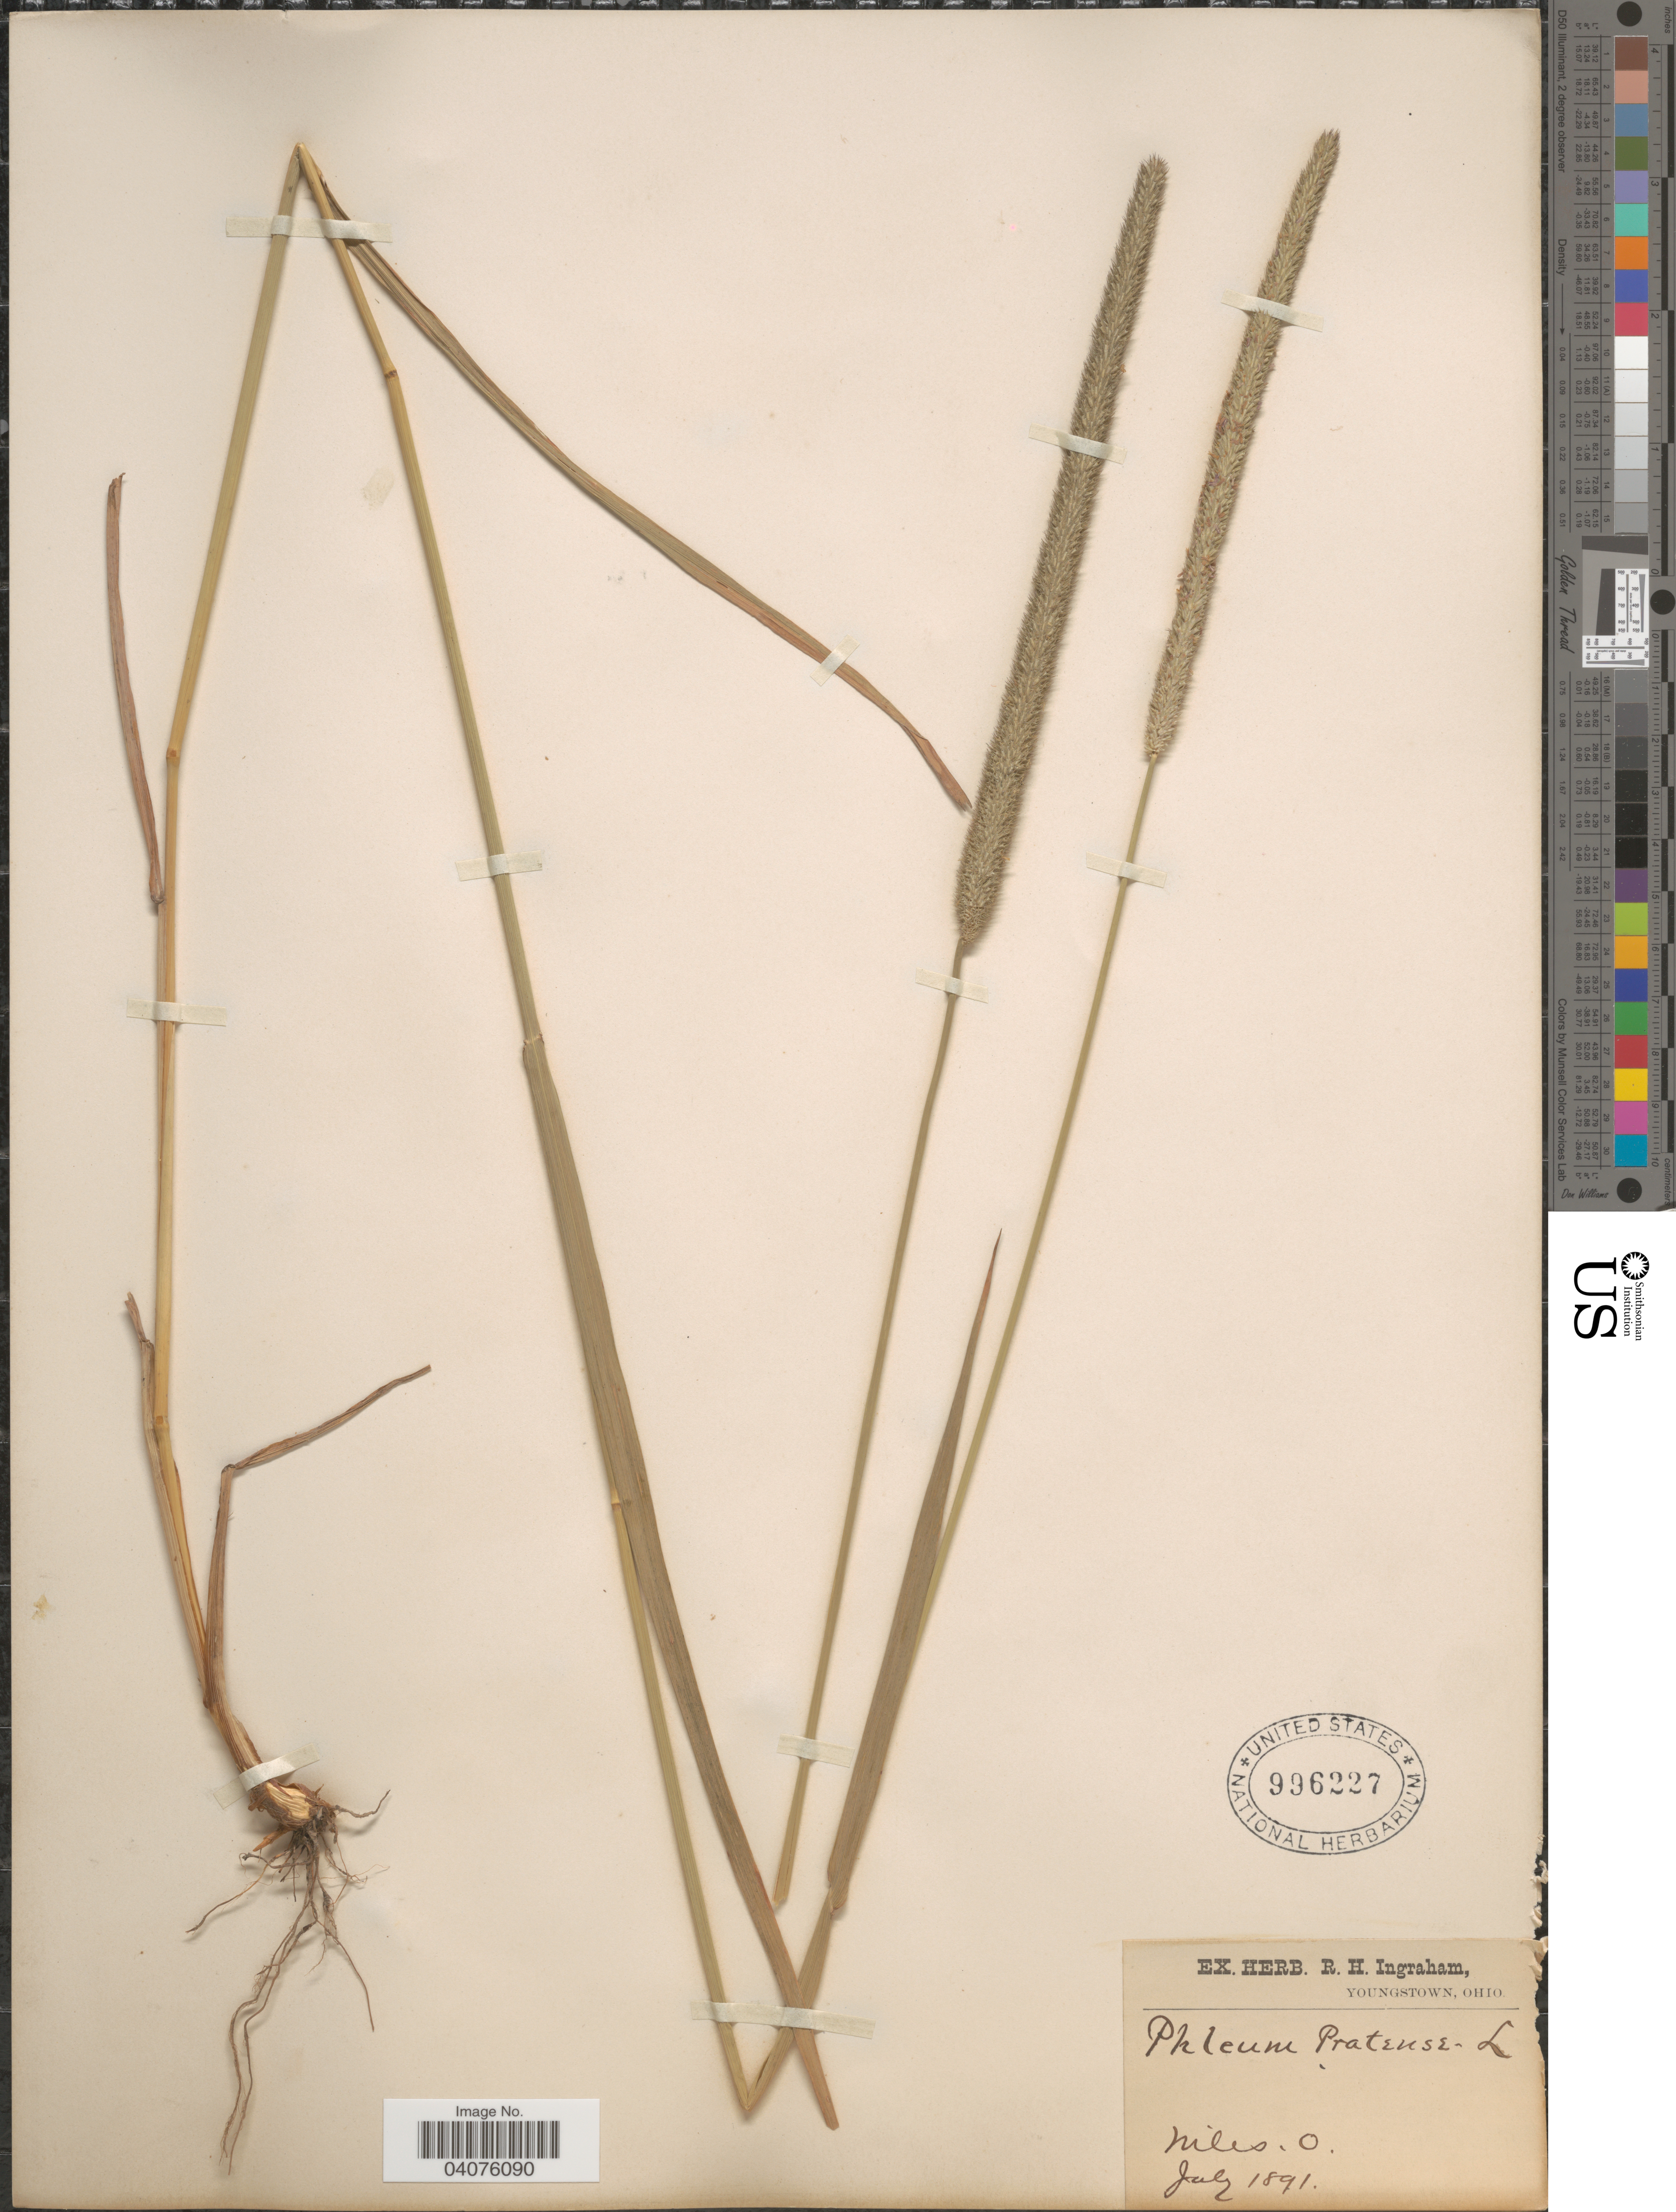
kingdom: Plantae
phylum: Tracheophyta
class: Liliopsida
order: Poales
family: Poaceae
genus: Phleum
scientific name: Phleum pratense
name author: L.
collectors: Ex herb. R. H. Ingraham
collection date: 1891-07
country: United States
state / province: Ohio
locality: Niles.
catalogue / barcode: US 996227